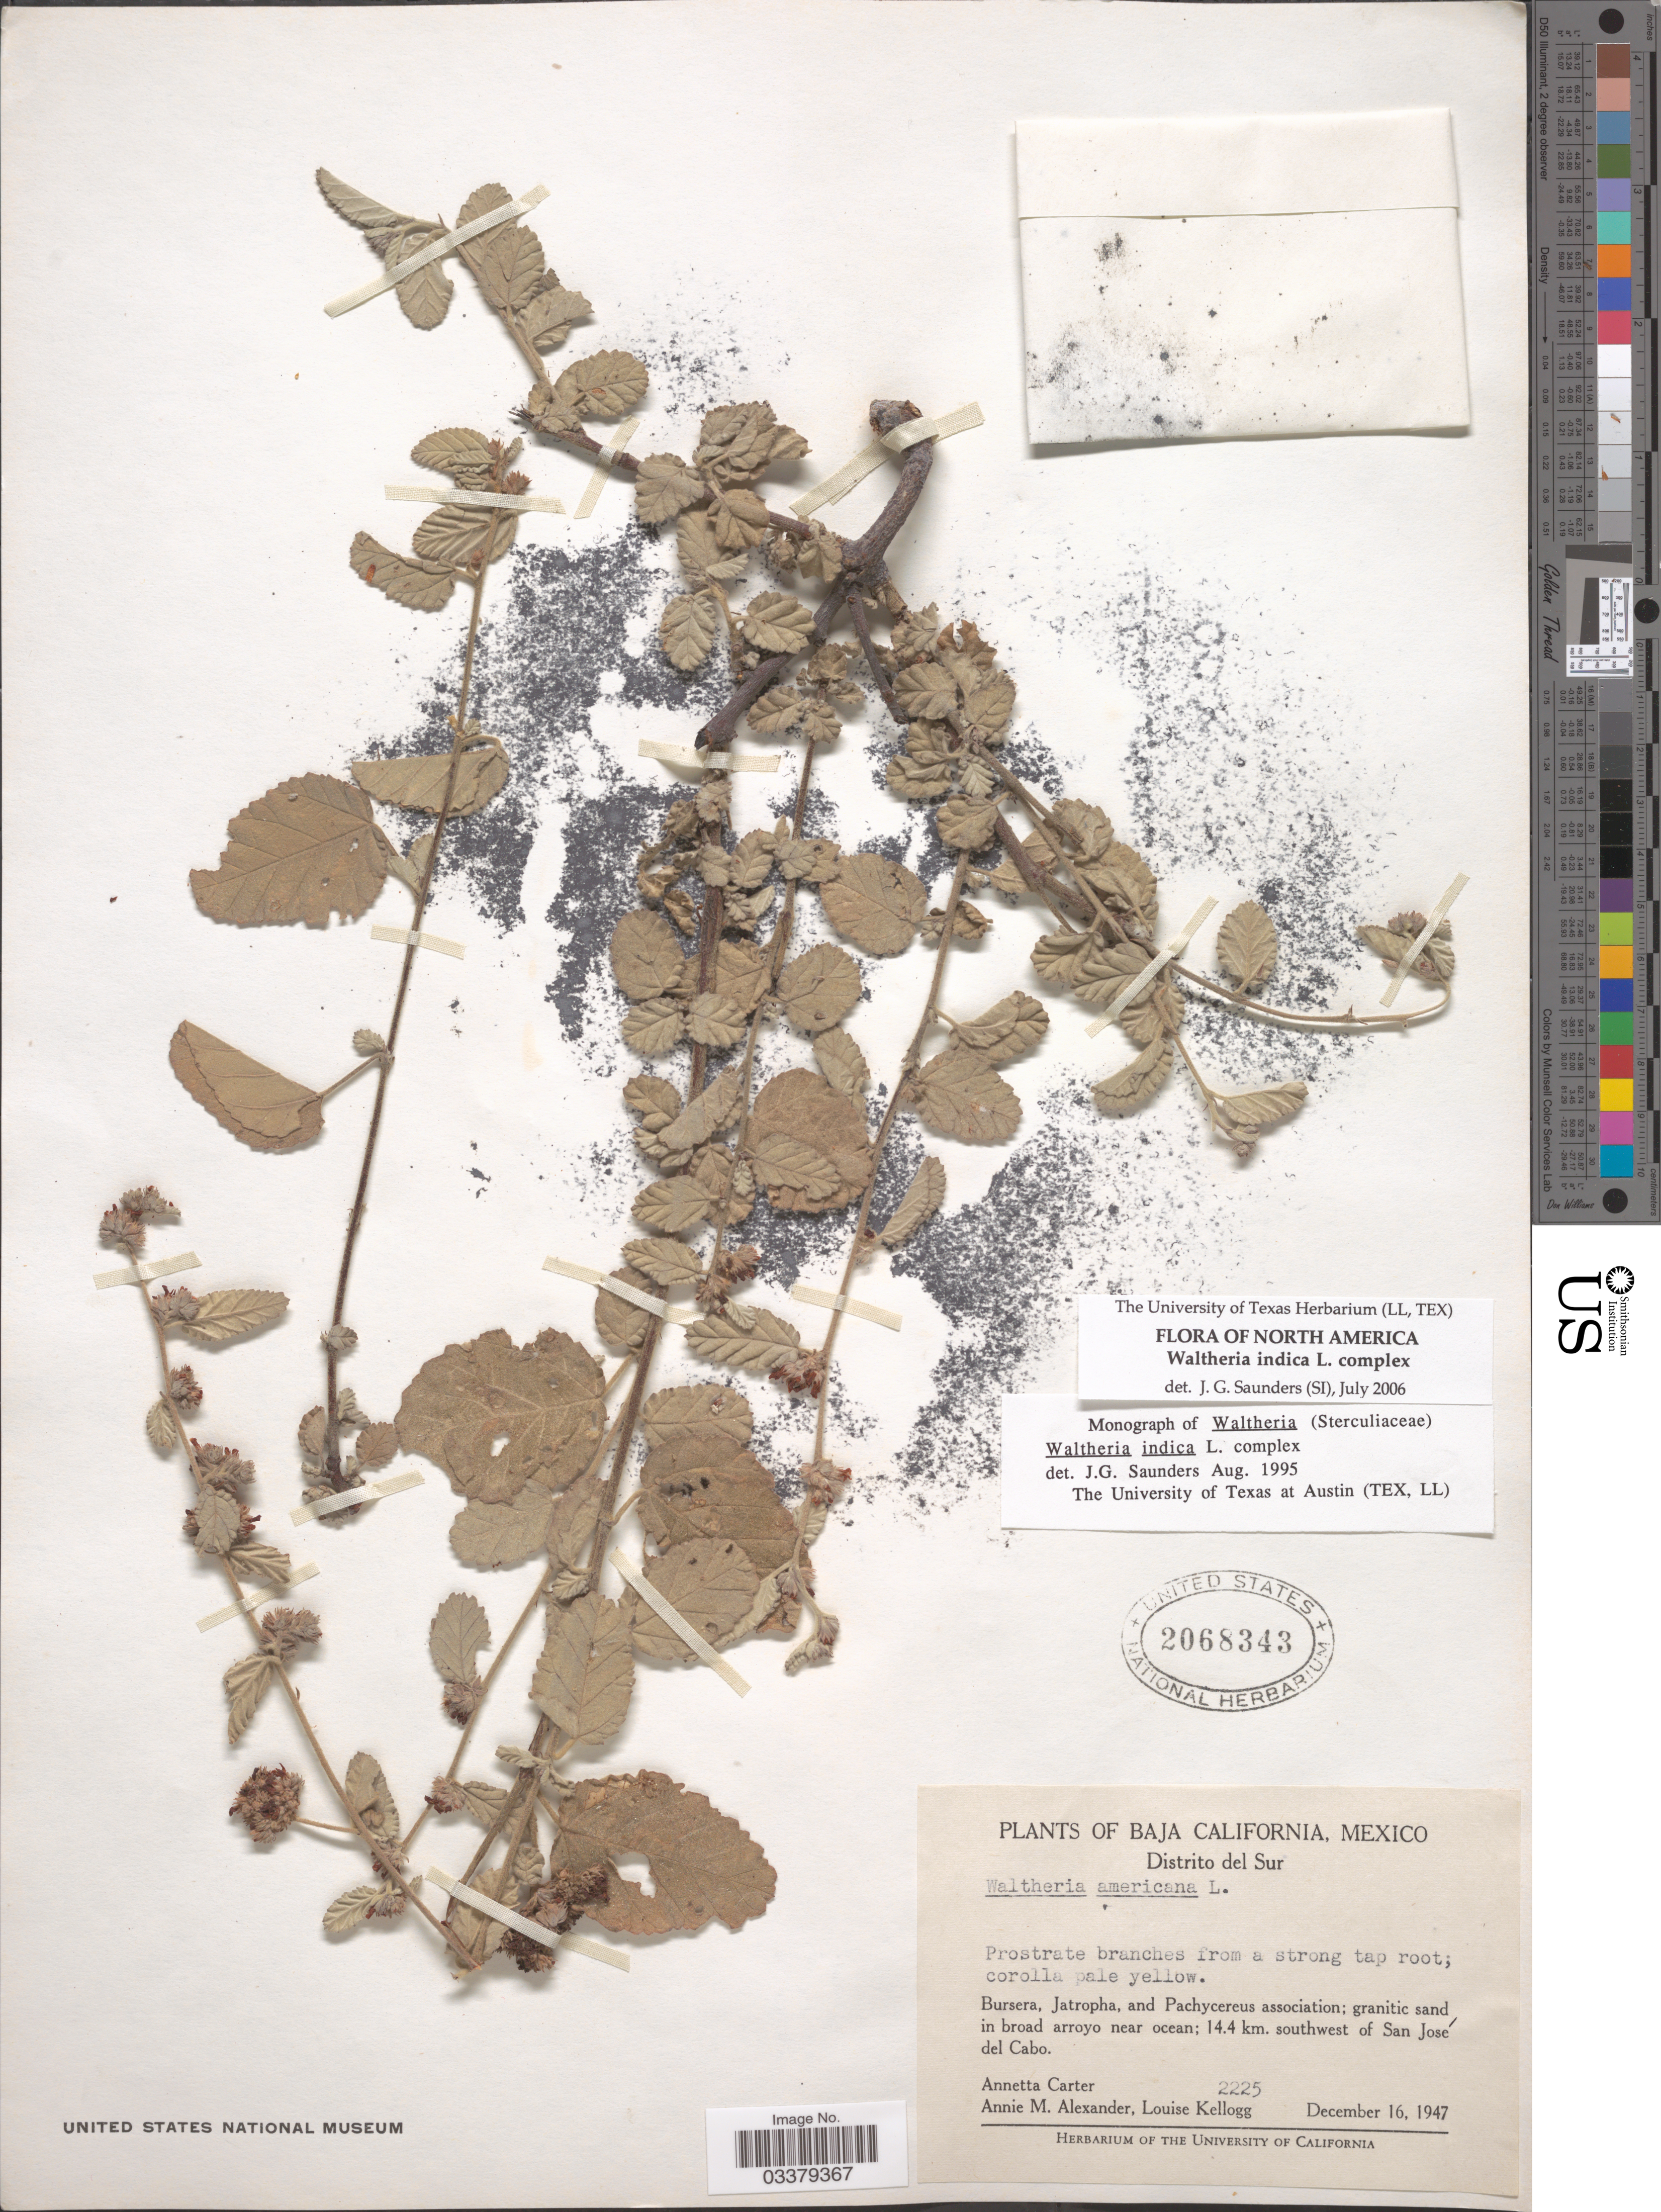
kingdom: Plantae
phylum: Tracheophyta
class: Magnoliopsida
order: Malvales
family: Malvaceae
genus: Waltheria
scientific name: Waltheria indica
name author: L.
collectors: Annetta Carter, A. M. Alexander & L. Kellogg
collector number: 2225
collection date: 1947-12-16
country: Mexico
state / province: Baja California Sur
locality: Distrito del Sur. In broad arroyo near ocean; 14.4 km. southwest of San José del Cabo.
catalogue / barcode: US 2068343